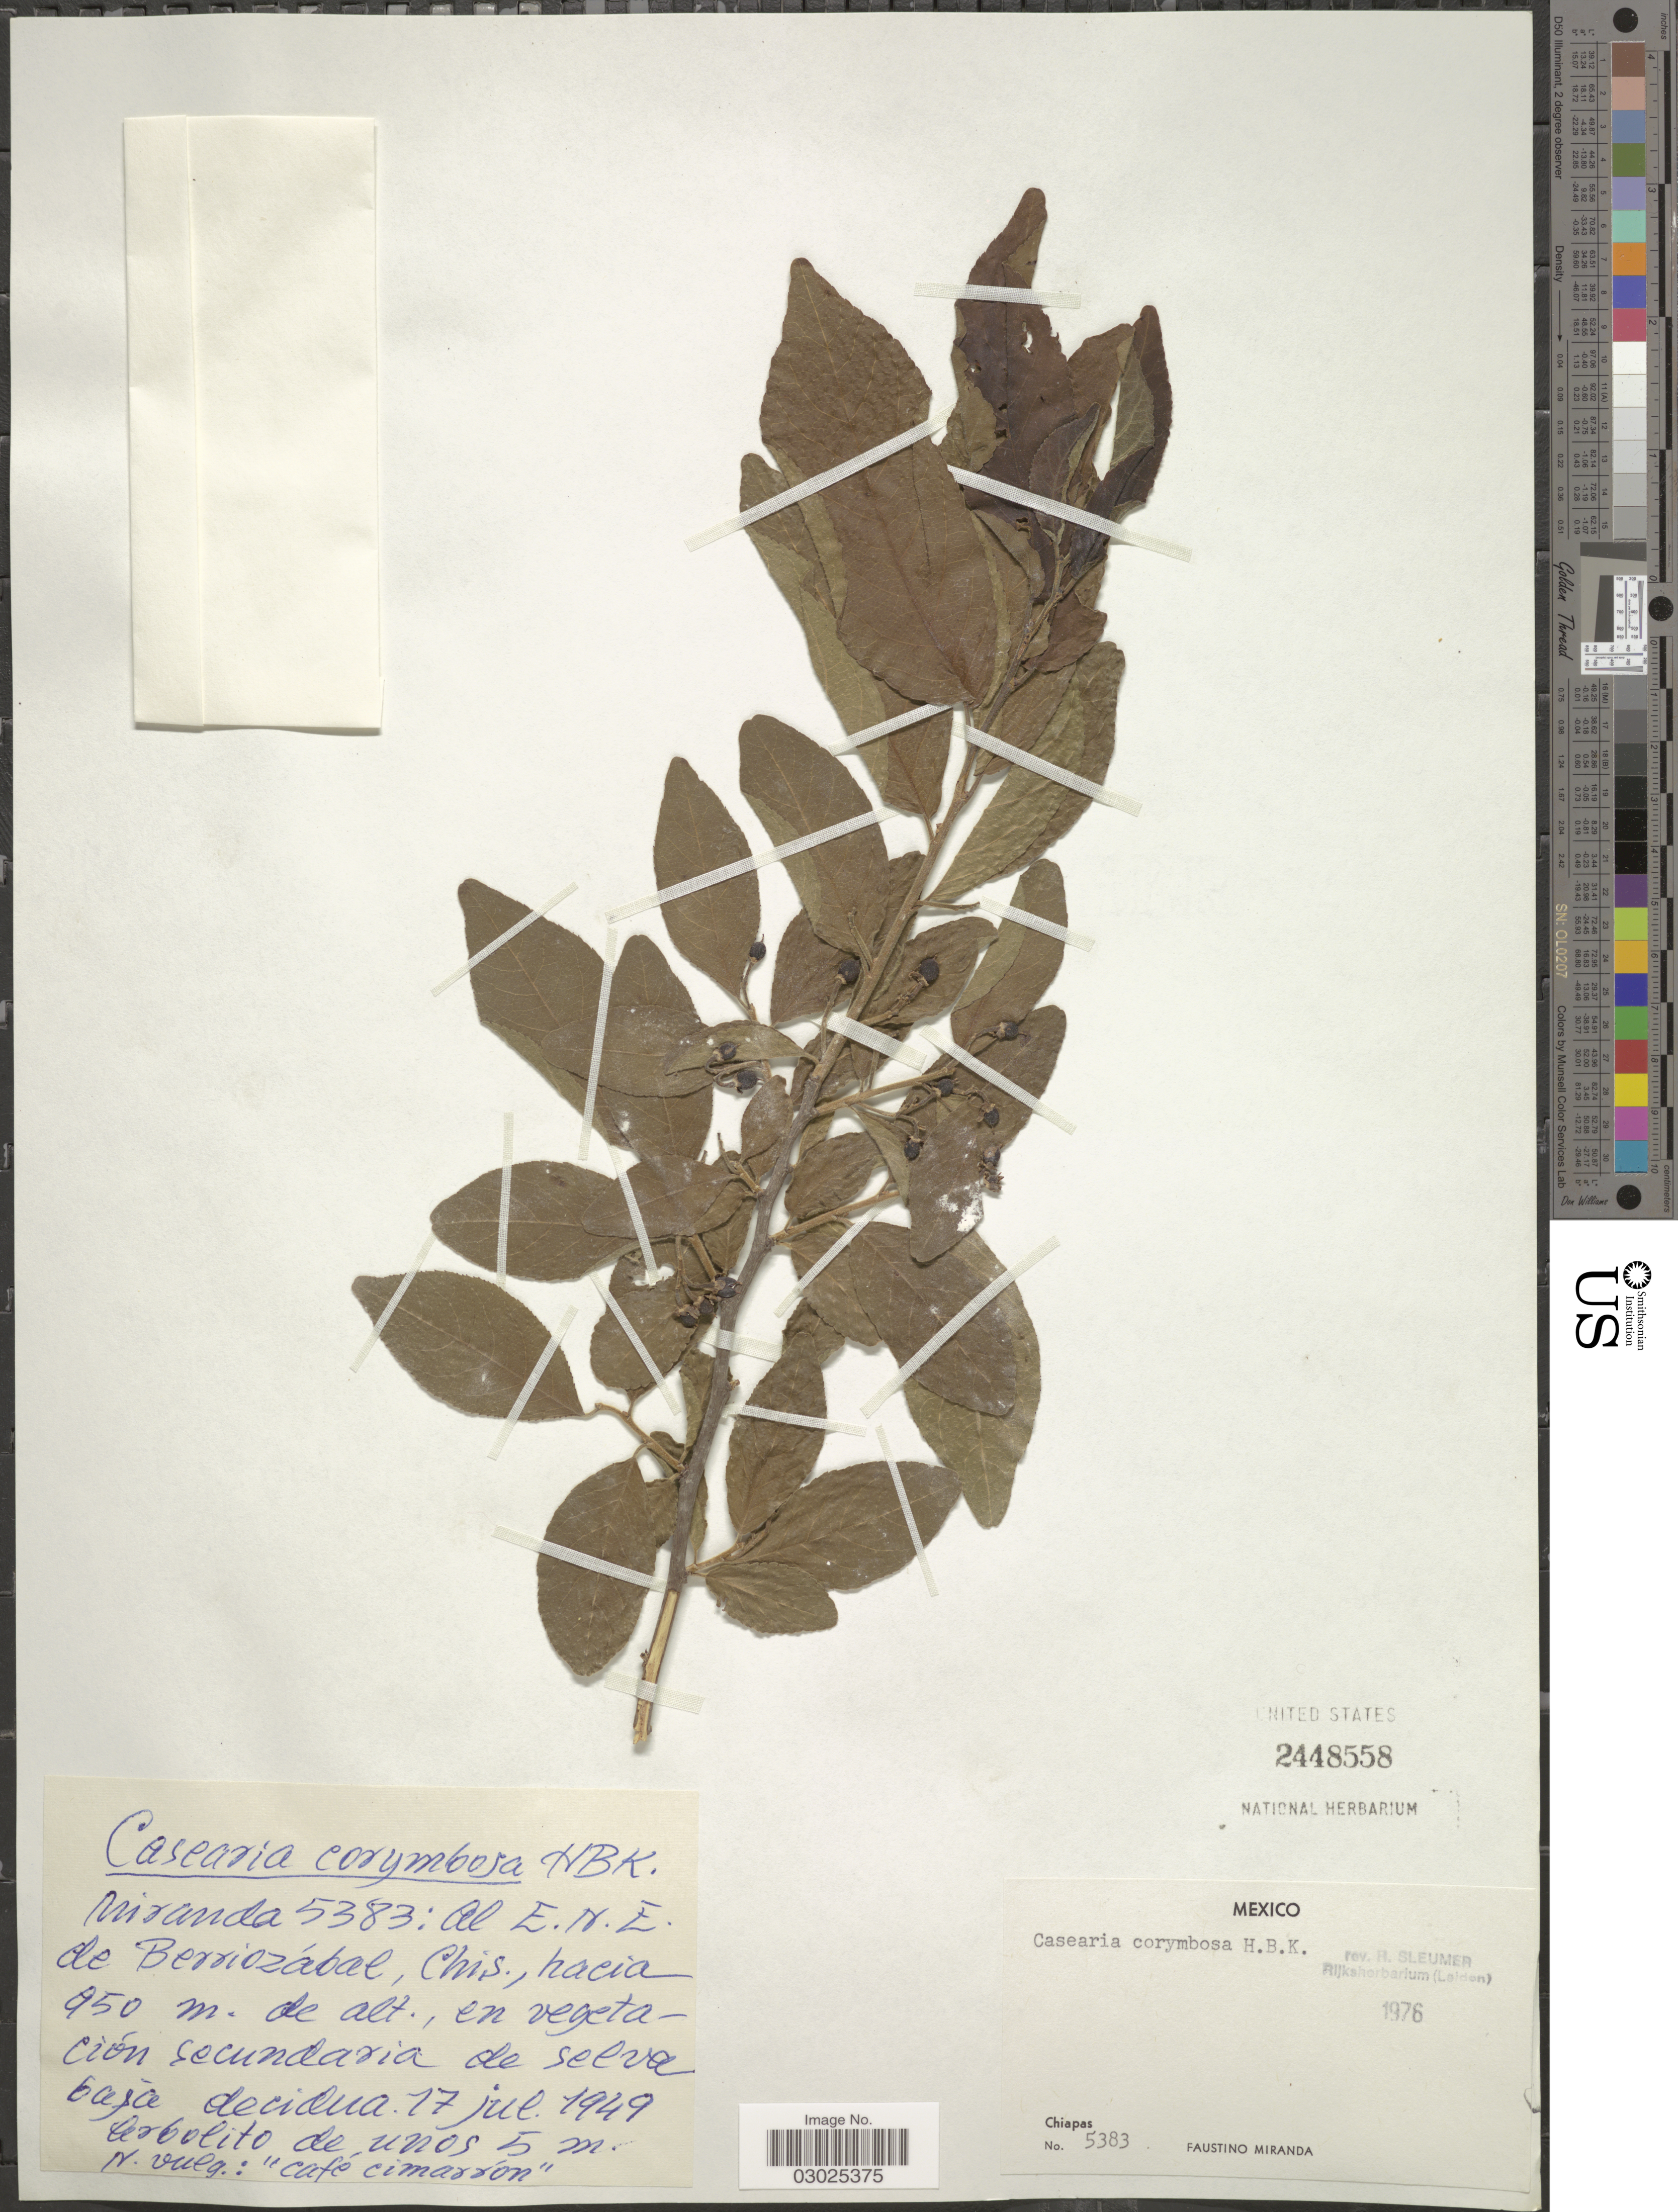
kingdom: Plantae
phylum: Tracheophyta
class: Magnoliopsida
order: Malpighiales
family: Salicaceae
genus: Casearia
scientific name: Casearia corymbosa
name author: Kunth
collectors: F. Miranda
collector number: Miranda 5383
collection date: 1949-07-17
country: Mexico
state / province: Chiapas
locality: Al E.N.E. de Berriozábal.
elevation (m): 950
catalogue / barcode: US 2448558